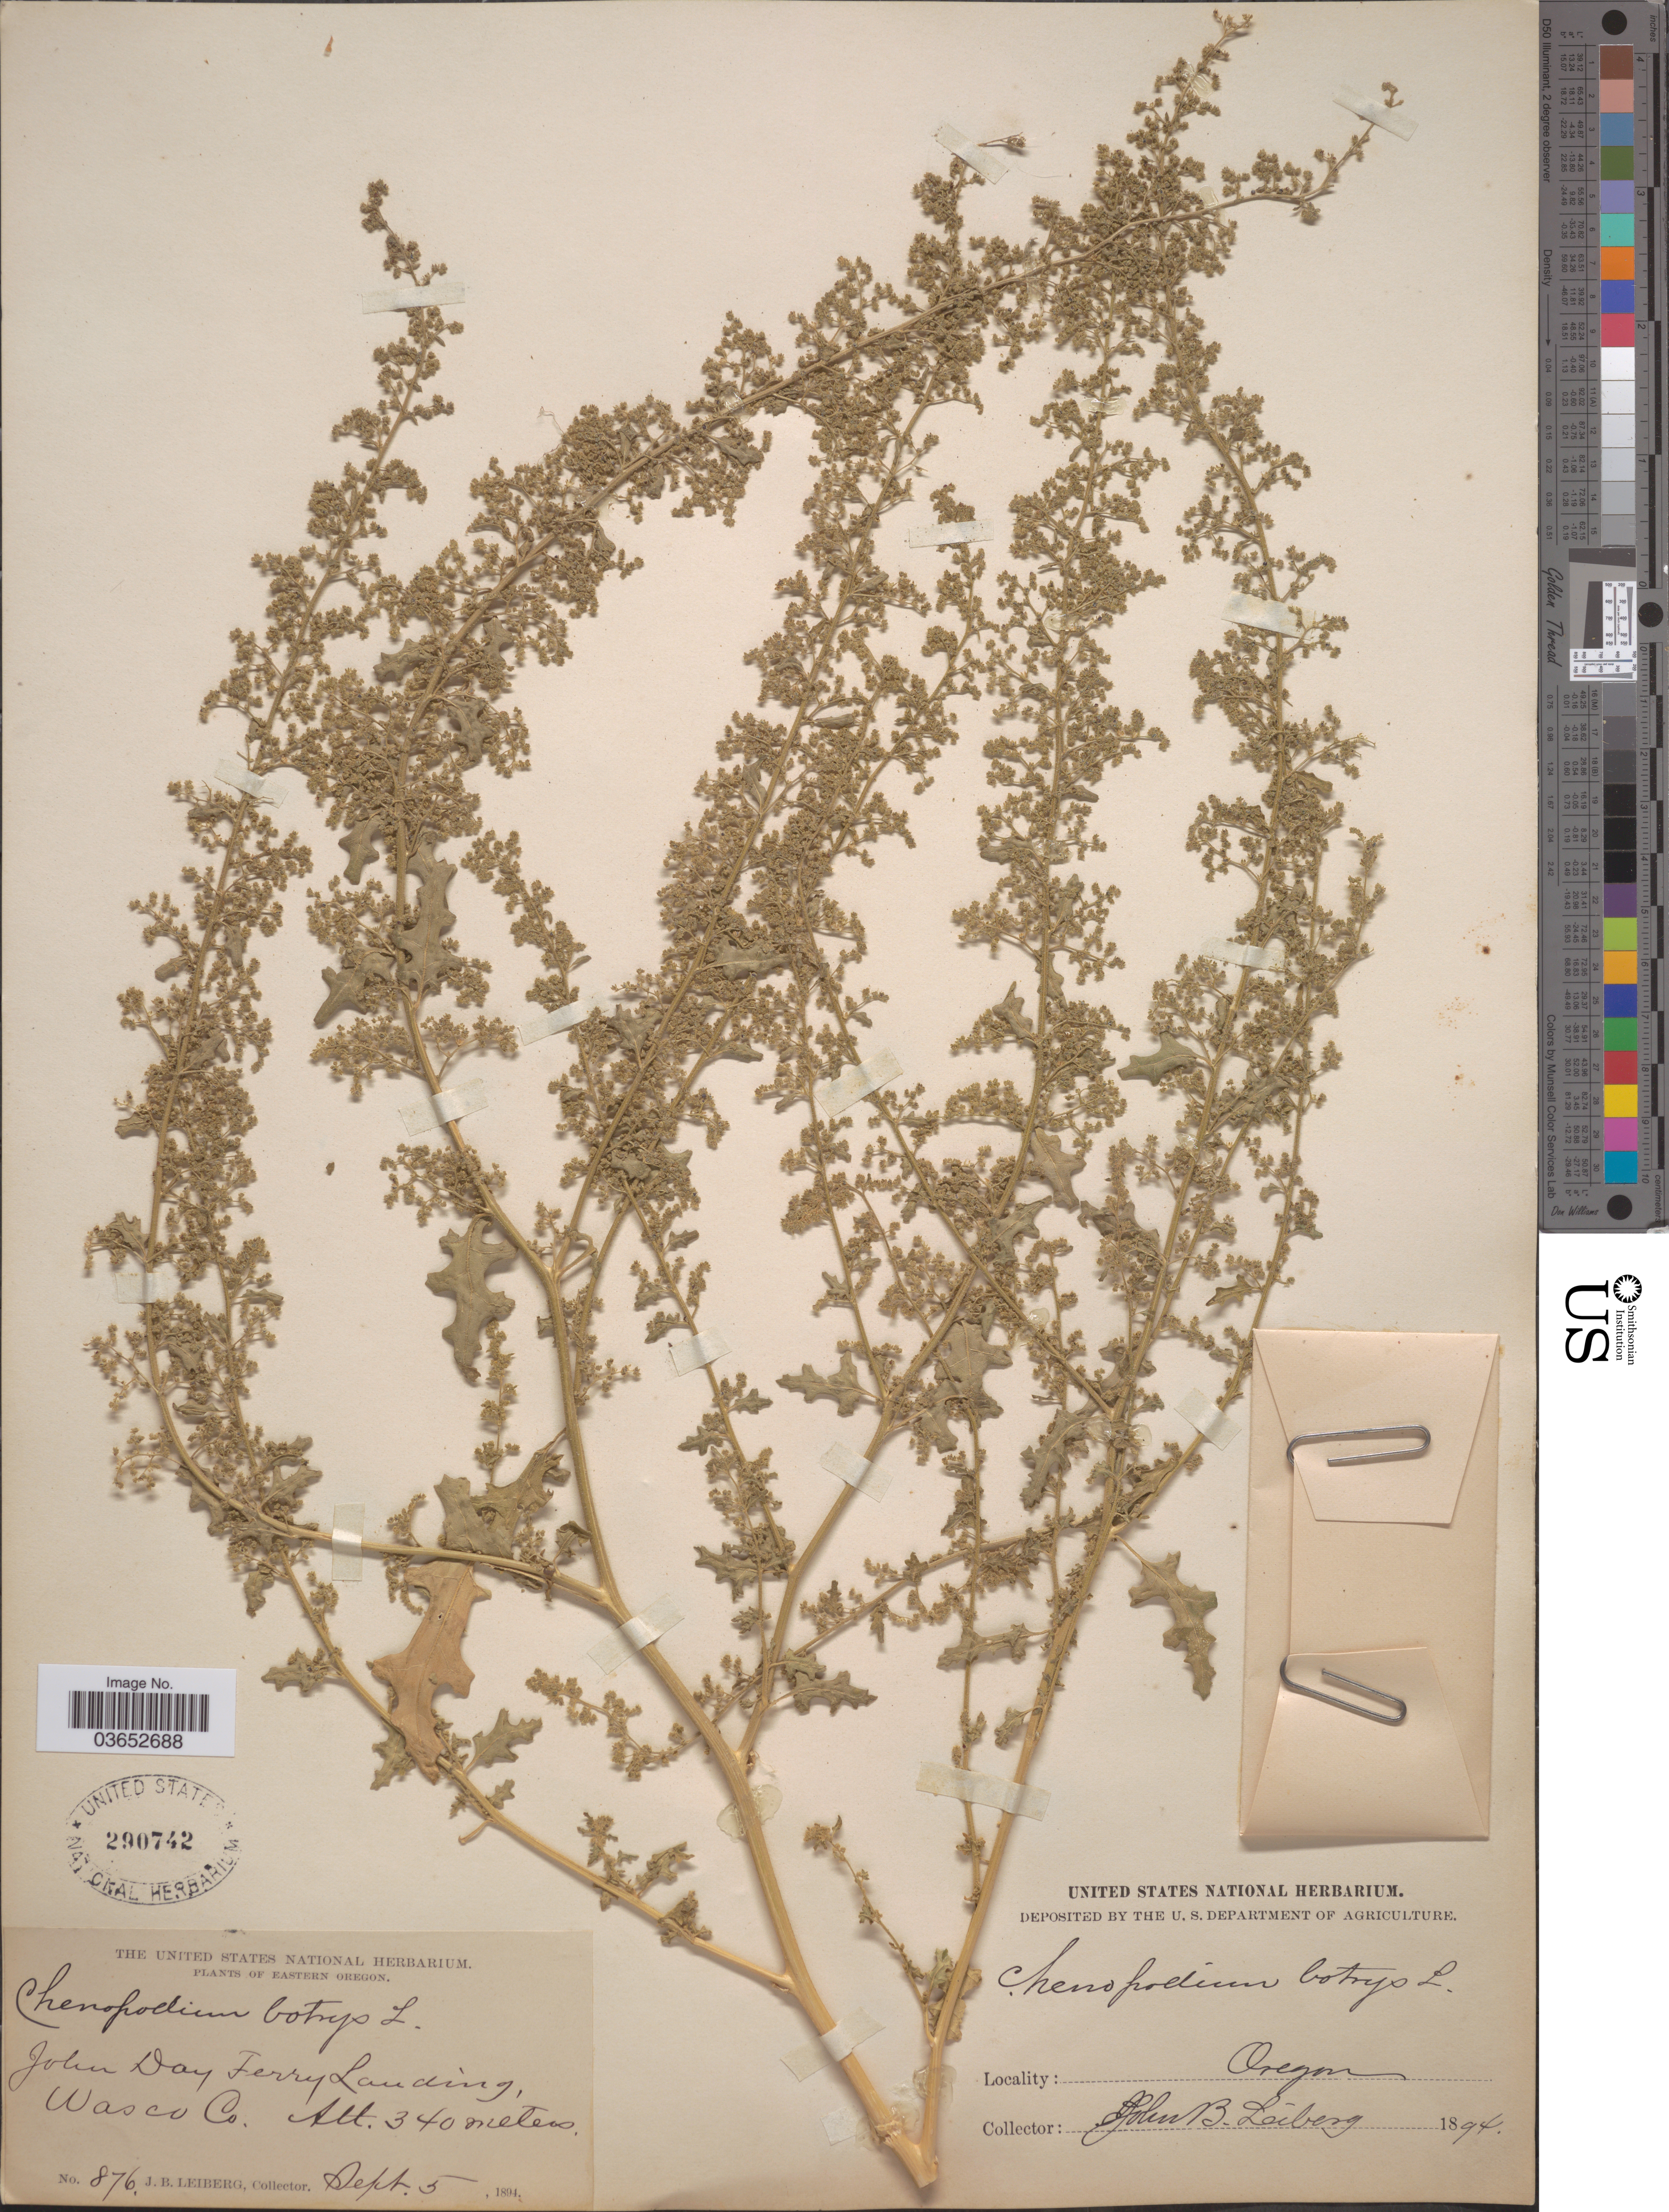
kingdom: Plantae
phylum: Tracheophyta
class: Magnoliopsida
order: Caryophyllales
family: Amaranthaceae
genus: Chenopodium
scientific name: Chenopodium botrys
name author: L.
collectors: J. B. Leiberg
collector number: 876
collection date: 1894-09-05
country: United States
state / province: Oregon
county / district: Wasco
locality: Eastern Oregon. John Day Ferry Landing, Wasco Co.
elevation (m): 340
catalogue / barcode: US 290742